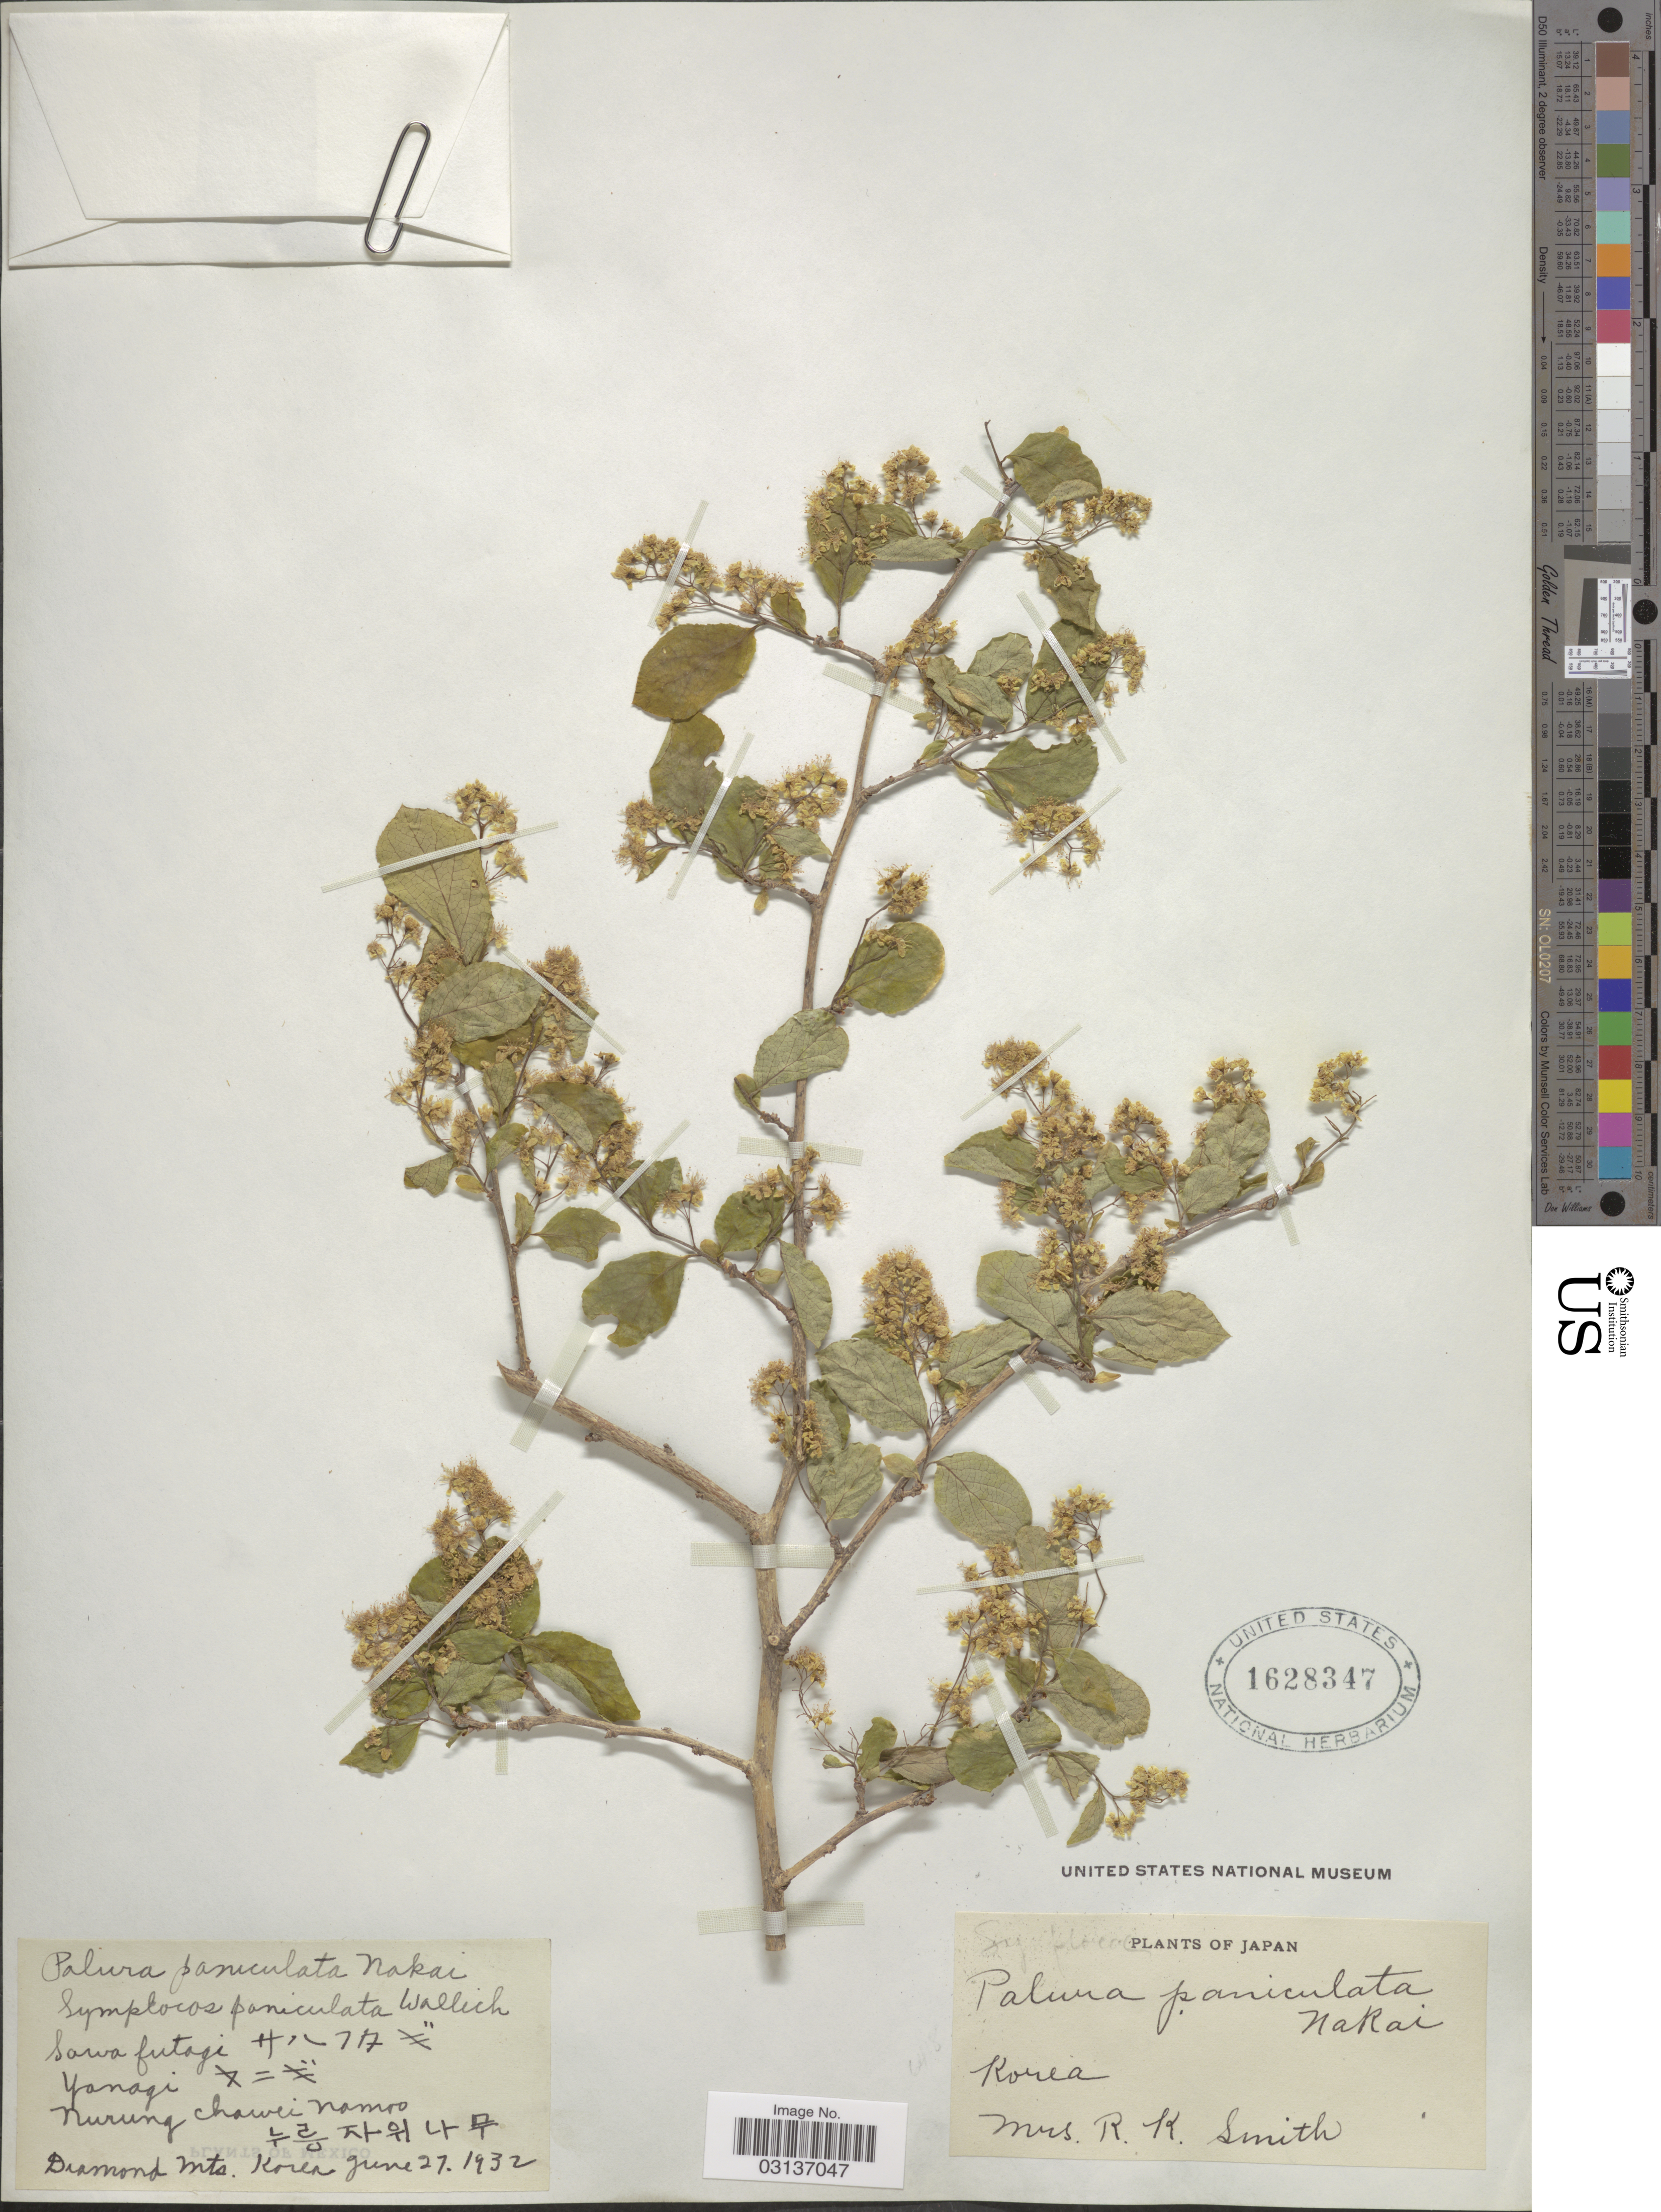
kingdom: Plantae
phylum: Tracheophyta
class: Magnoliopsida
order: Ericales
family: Symplocaceae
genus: Symplocos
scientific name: Symplocos paniculata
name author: Miq.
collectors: R. Smith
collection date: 1932-06-27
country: North Korea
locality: Diamond Mts.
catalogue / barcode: US 1628347